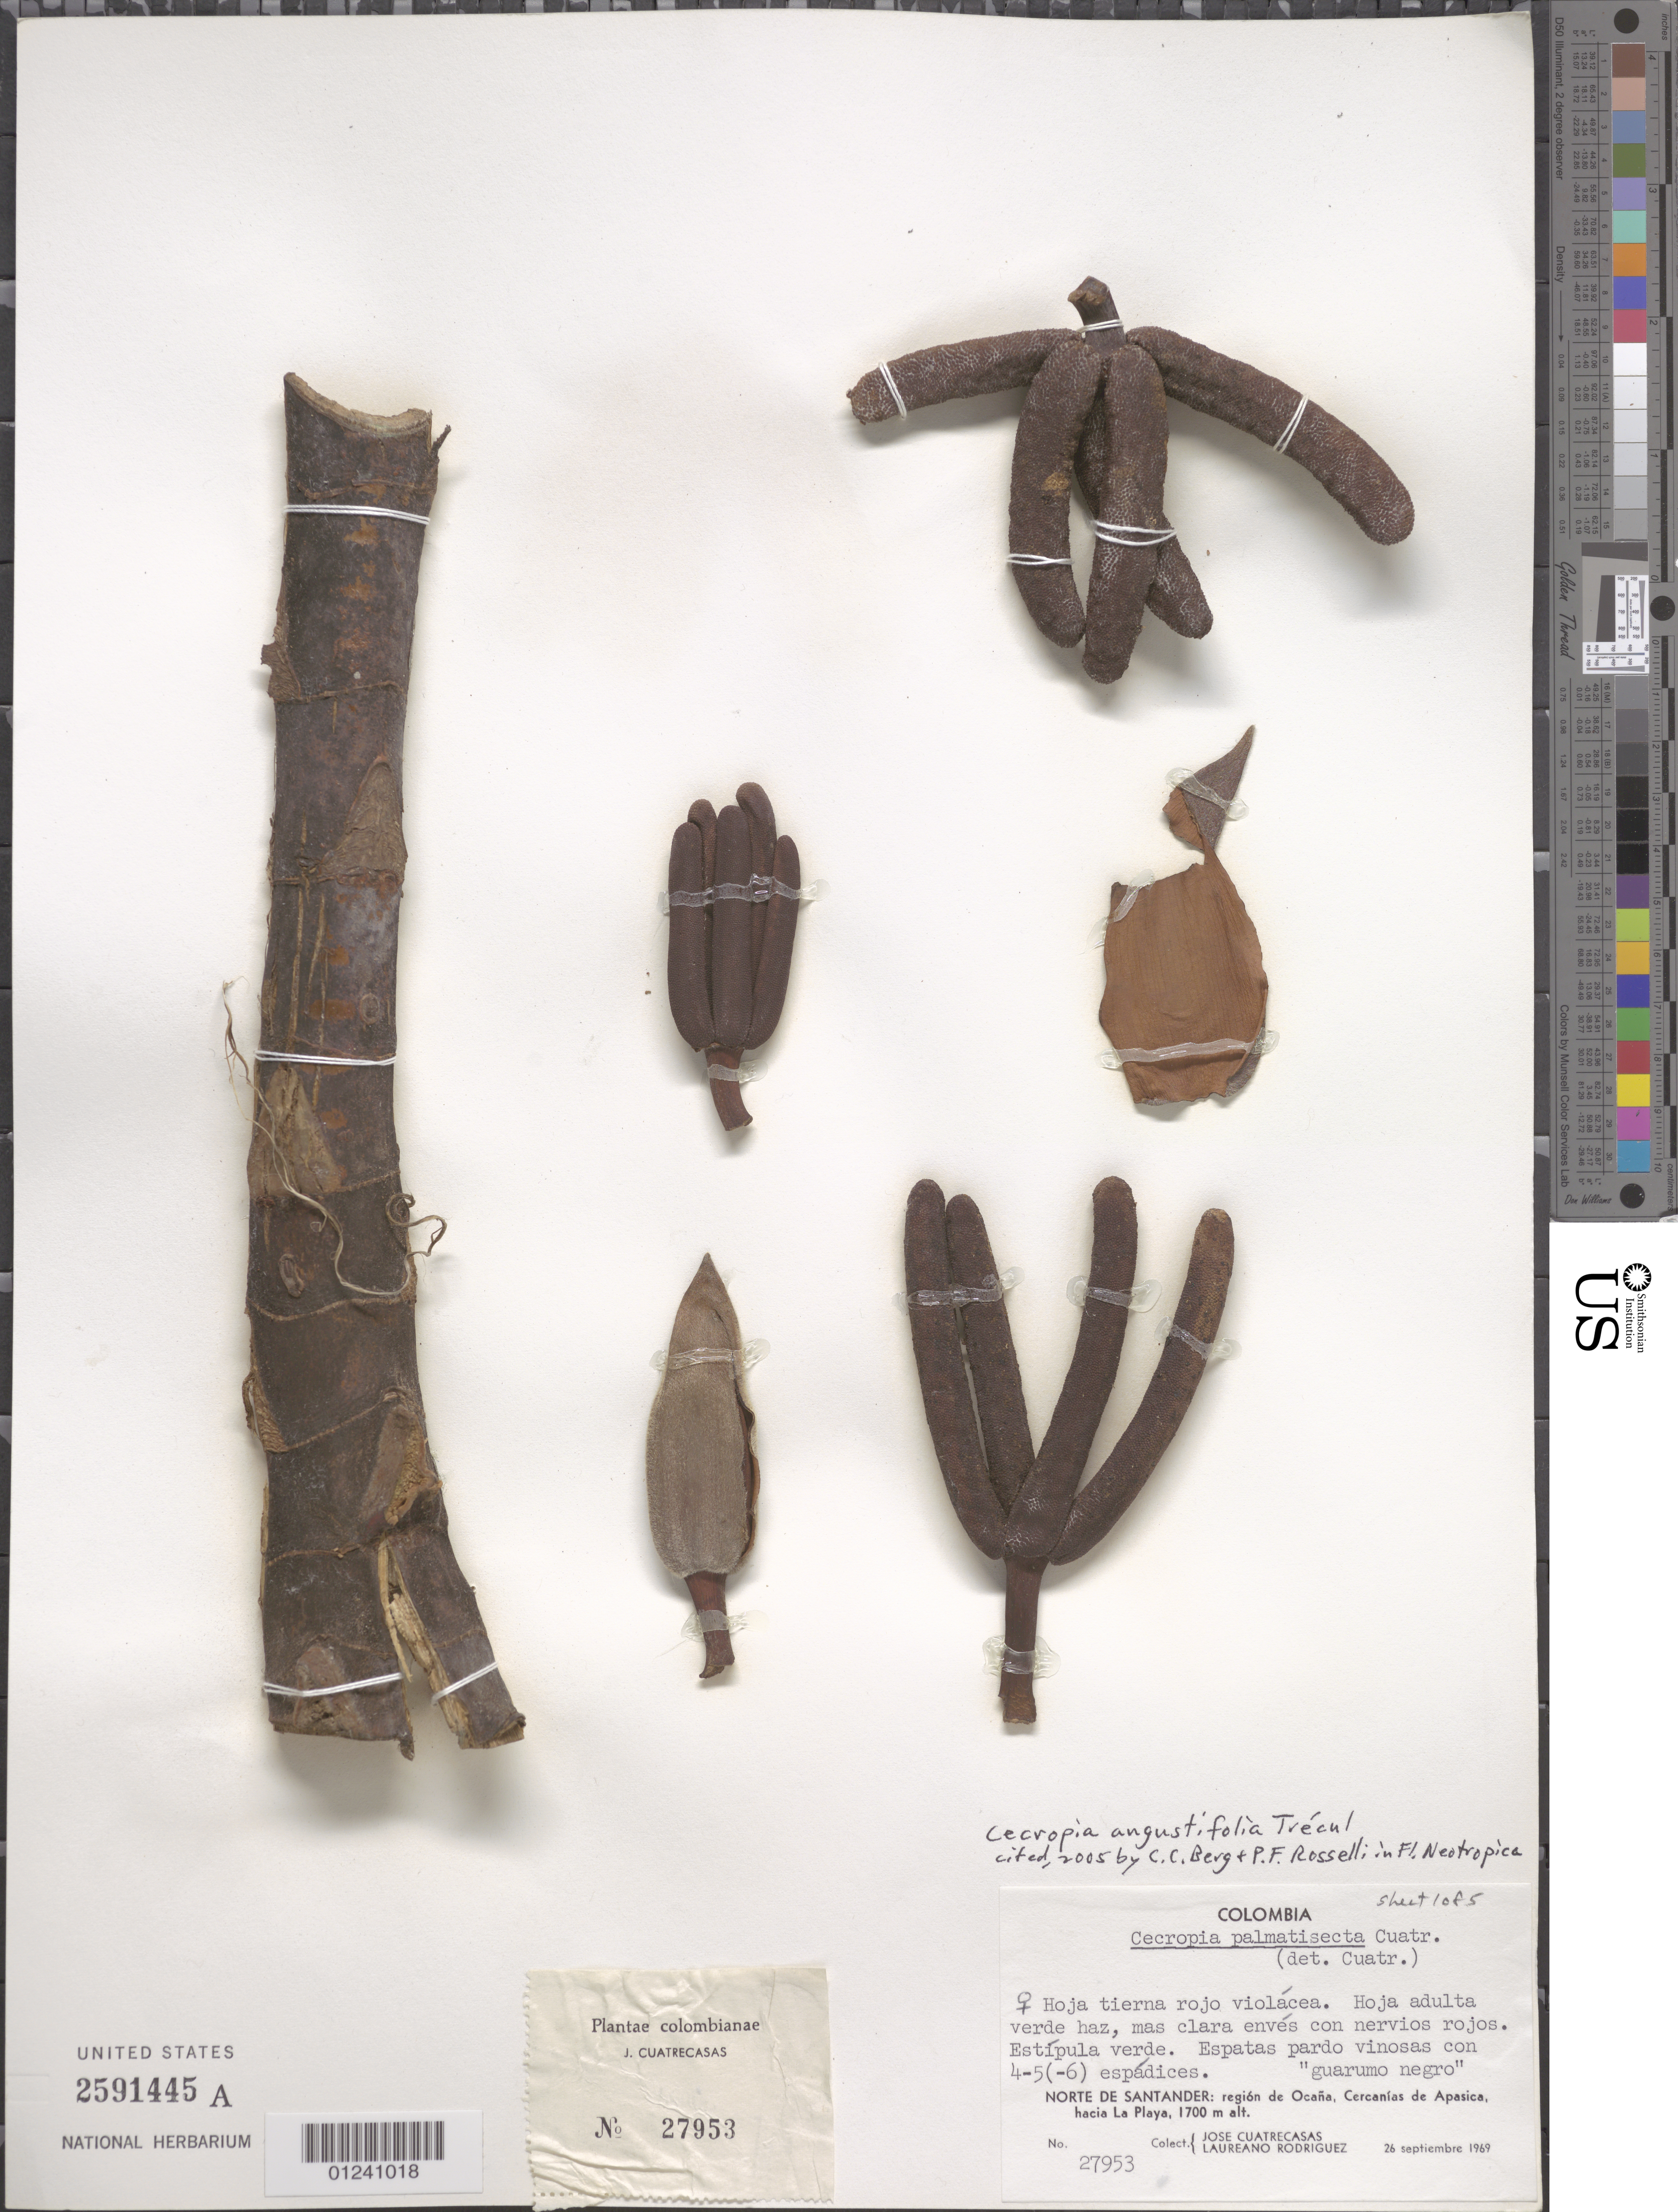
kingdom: Plantae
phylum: Tracheophyta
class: Magnoliopsida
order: Rosales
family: Urticaceae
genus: Cecropia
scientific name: Cecropia angustifolia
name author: Trécul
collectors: J. Cuatrecasas & L. Rodriguez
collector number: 27953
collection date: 1969-09-26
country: Colombia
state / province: Norte de Santander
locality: Región de Ocaña, Cercanías de Apasica, hacia La Playa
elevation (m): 1700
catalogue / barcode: US 2591445A